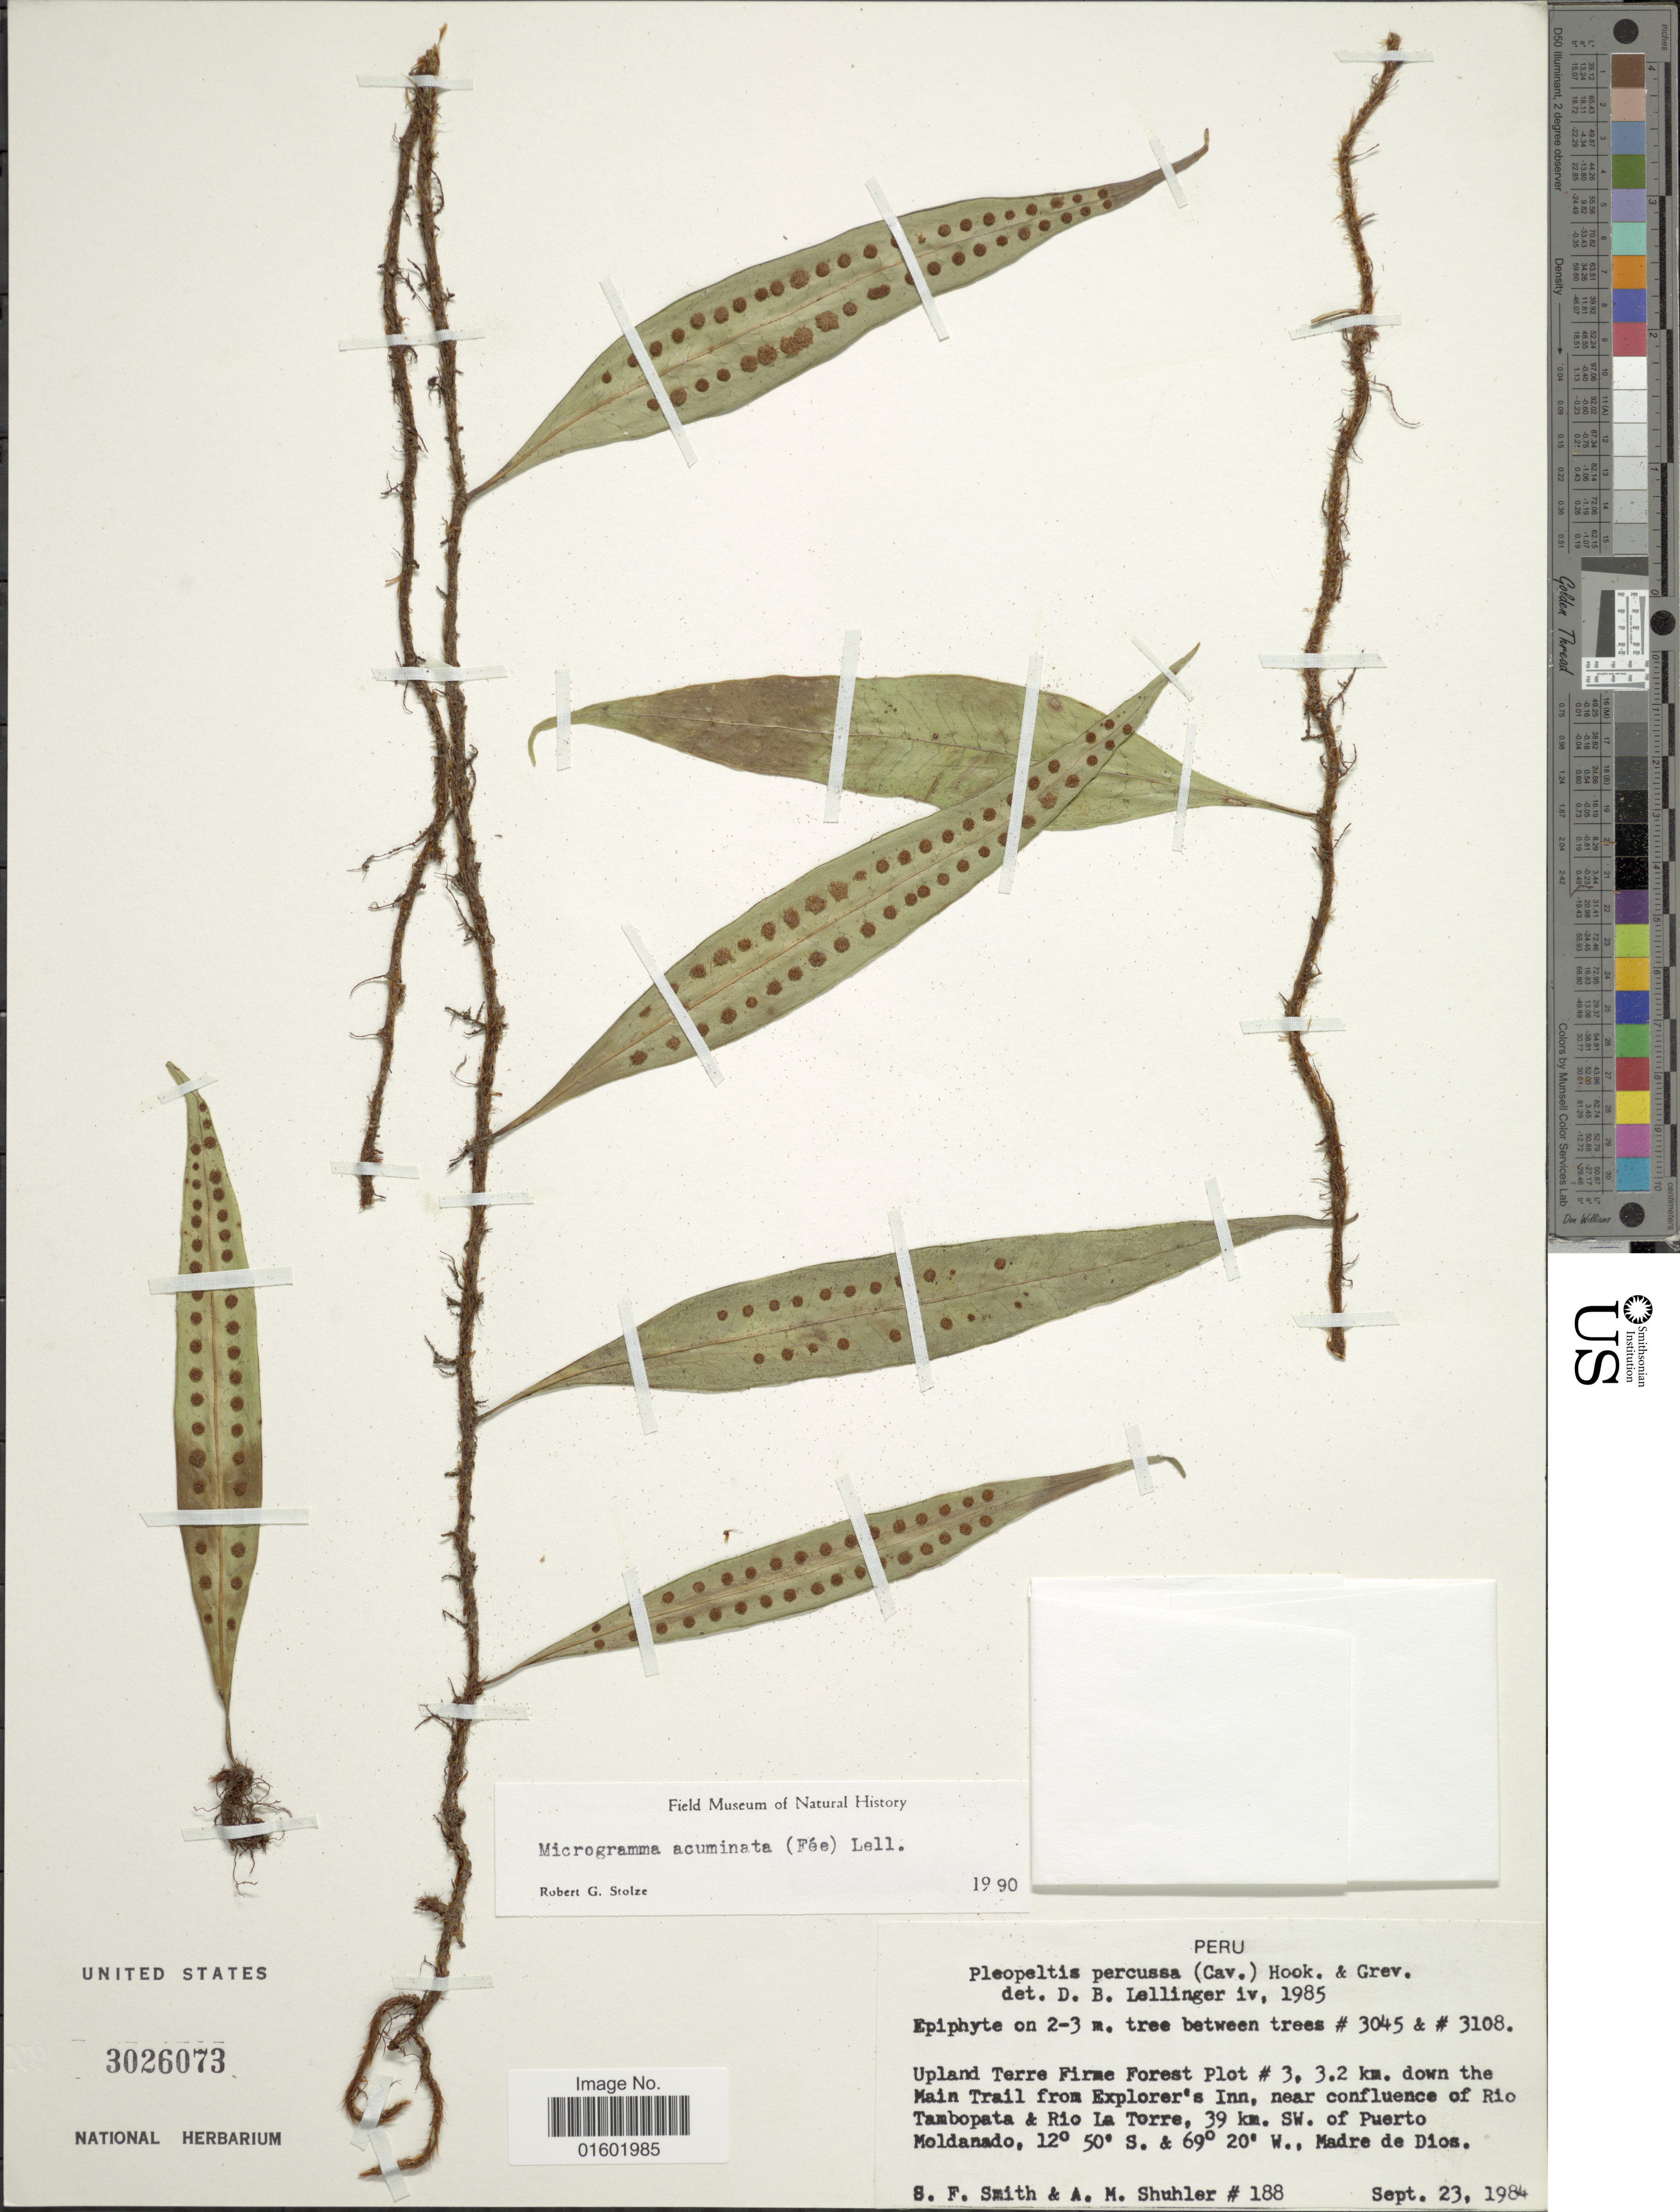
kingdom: Plantae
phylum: Tracheophyta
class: Polypodiopsida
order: Polypodiales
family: Polypodiaceae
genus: Microgramma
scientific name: Microgramma thurnii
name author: (Baker) R.M. Tryon & Stolze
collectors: S.F. Smith & A. Shuhler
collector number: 188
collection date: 1984-09-23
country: Peru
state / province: Madre de Dios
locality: Upland Terre Firme Forest Plot #3, 3.2 km down the Main Trail from Explorer's Inn, near confluence of Rio Tambopata & Rio La Torre, 39 km. SW. of Puerto Moldanado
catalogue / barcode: US 3026073